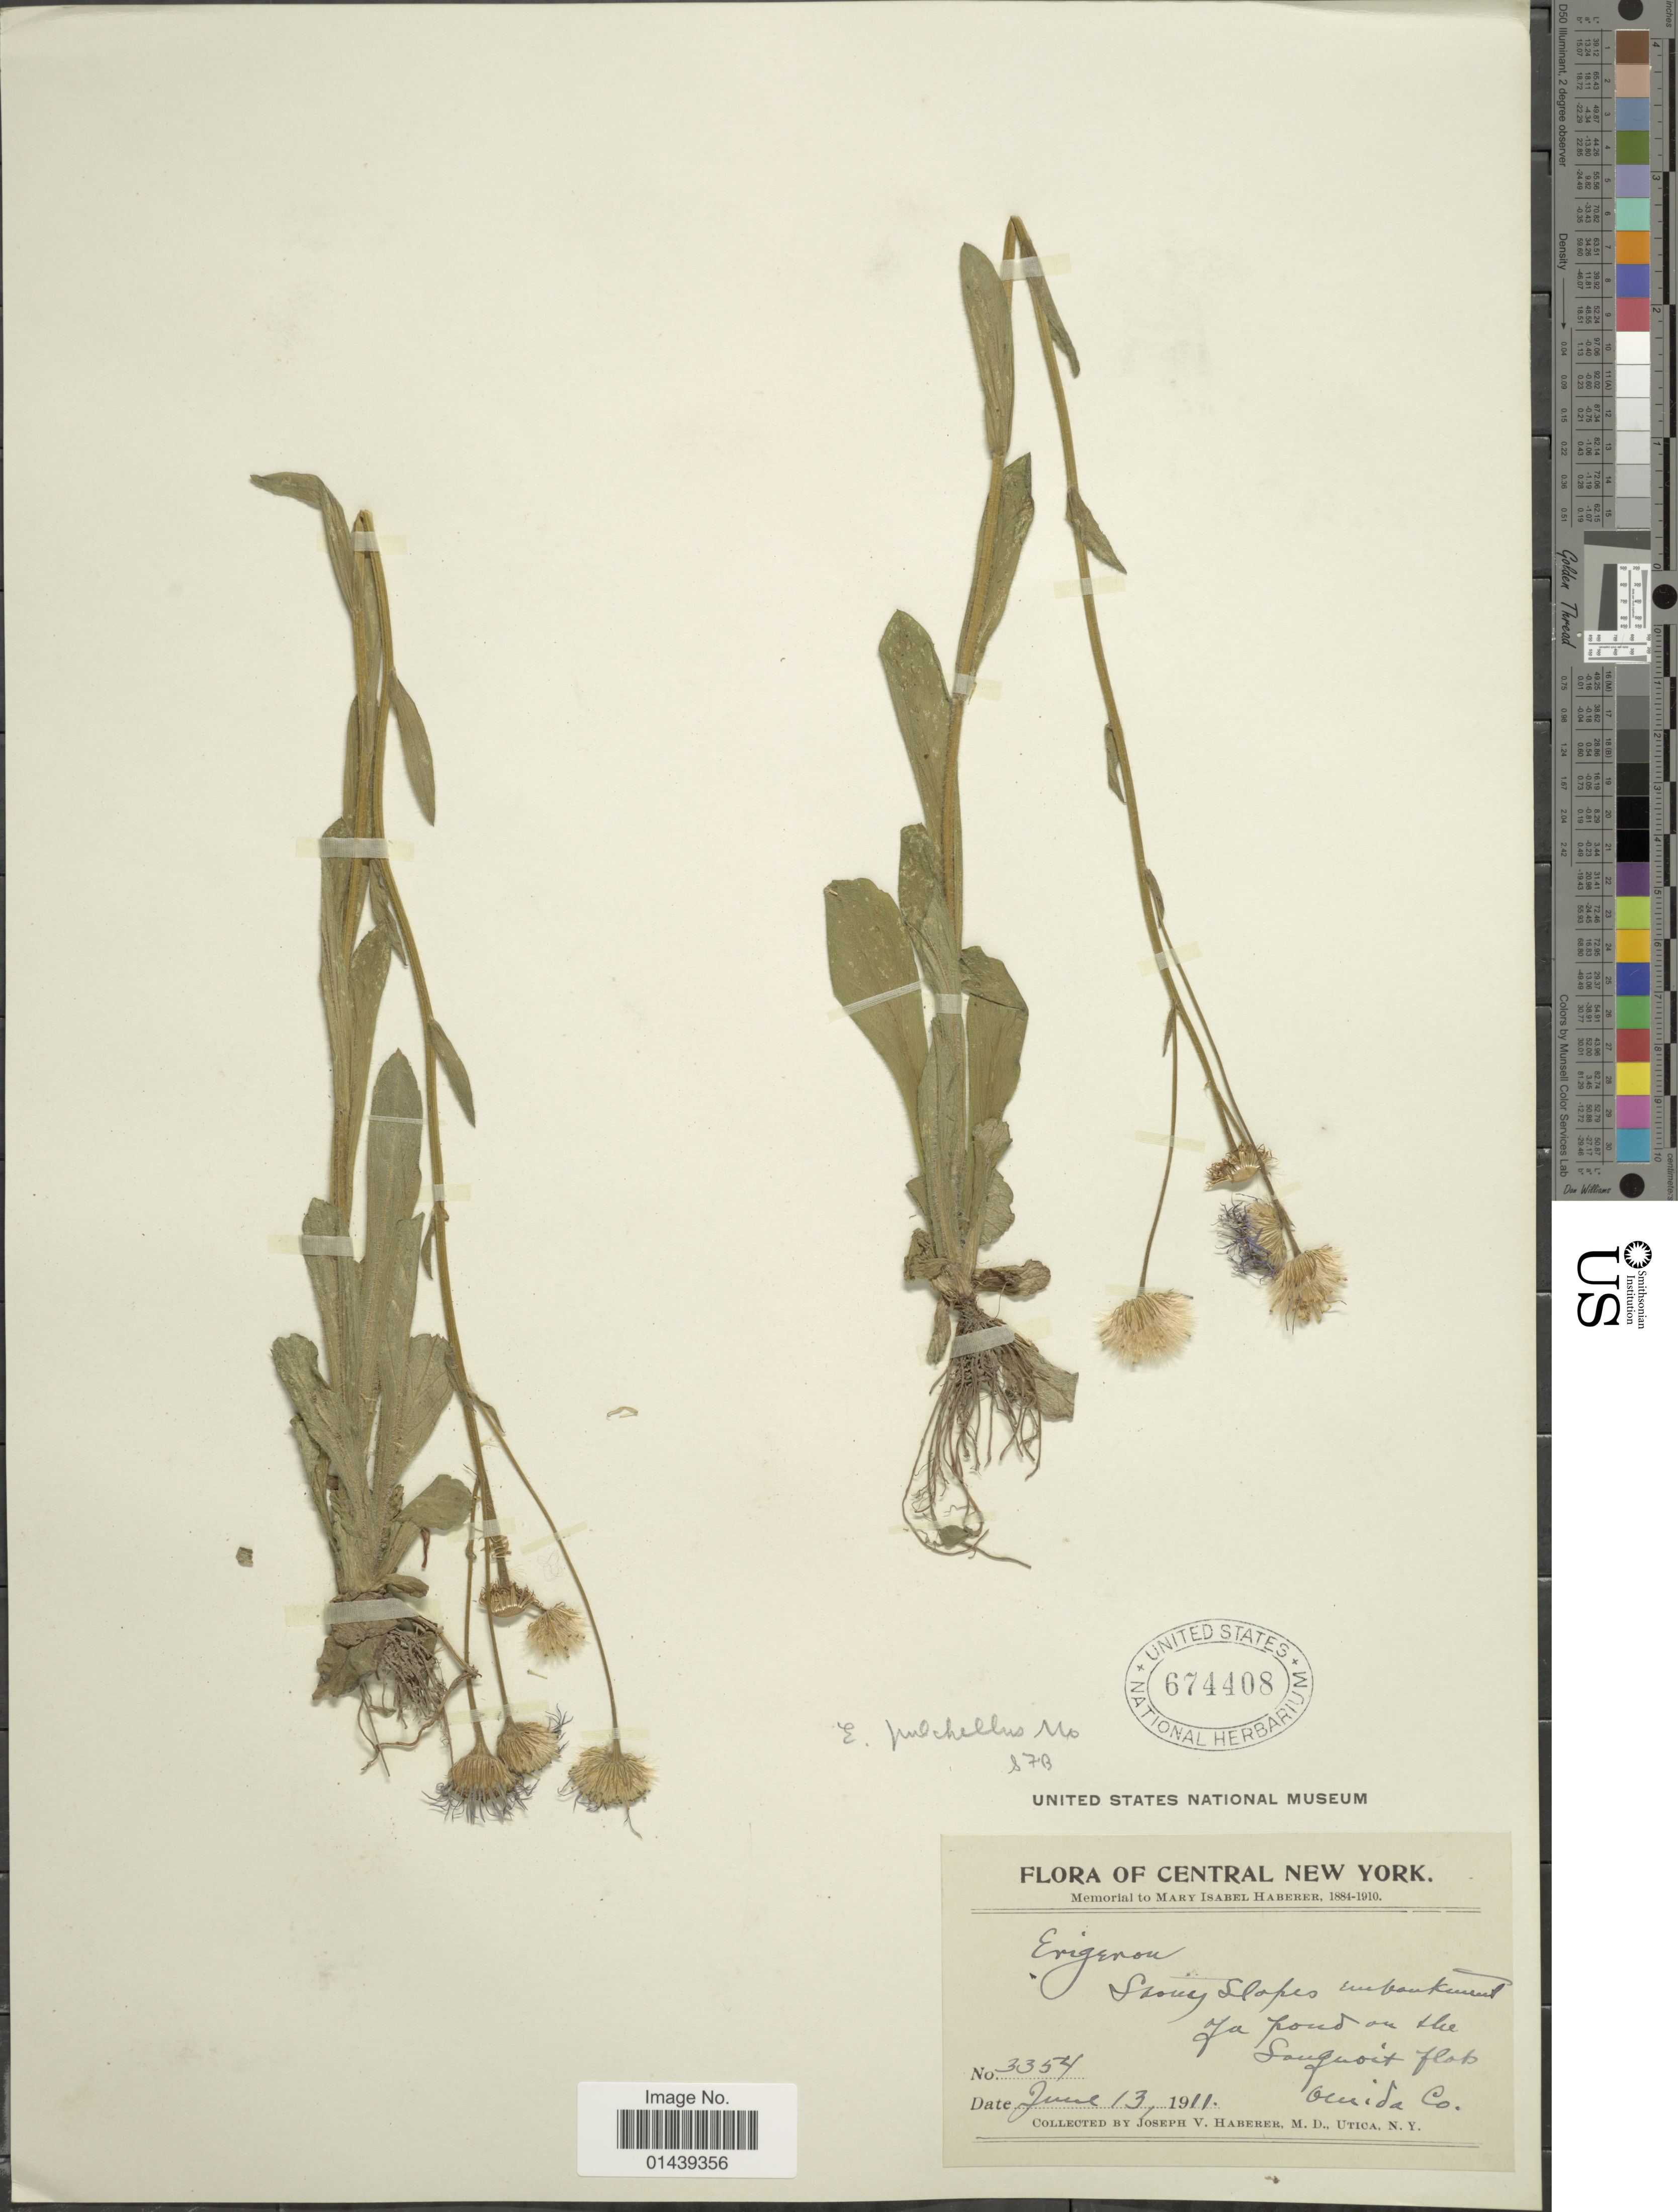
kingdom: Plantae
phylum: Tracheophyta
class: Magnoliopsida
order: Asterales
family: Asteraceae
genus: Erigeron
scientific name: Erigeron pulchellus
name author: Michx.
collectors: J. V. Haberer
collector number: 3354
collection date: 1911-06-13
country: United States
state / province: New York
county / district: Oneida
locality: Central New York. Sauquoit flat. Oneida Co.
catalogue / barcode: US 674408